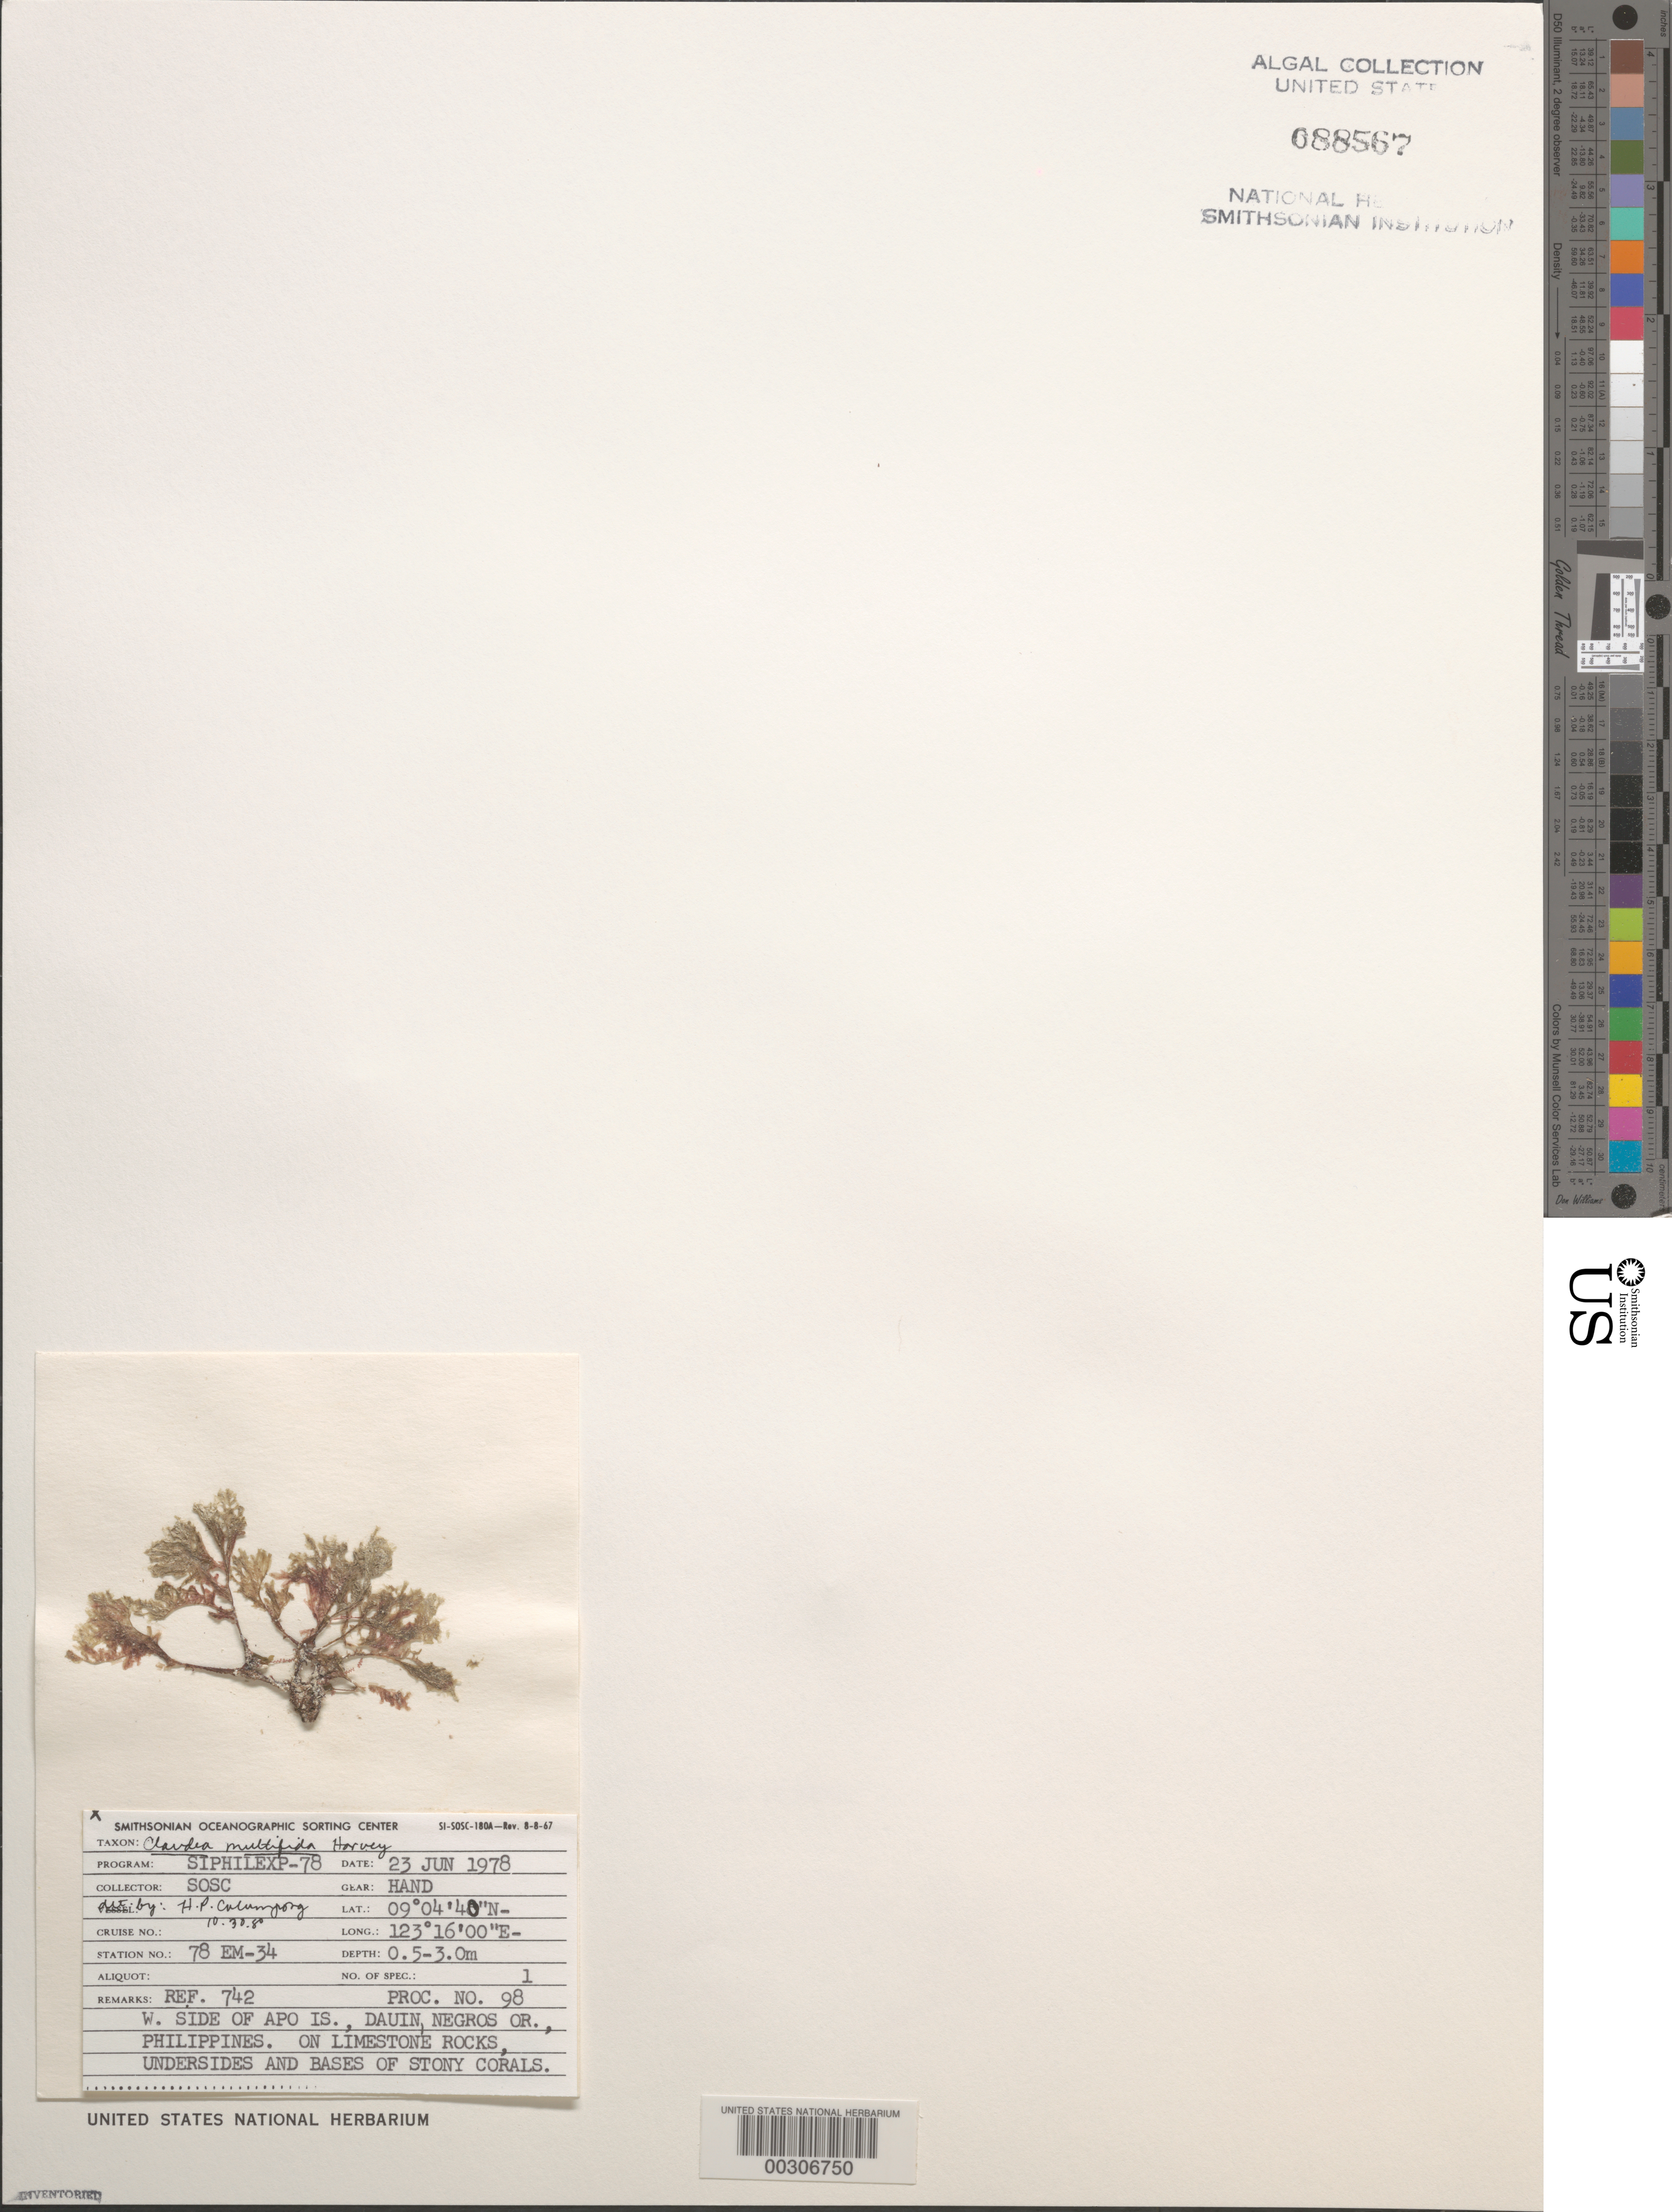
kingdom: Plantae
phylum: Rhodophyta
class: Florideophyceae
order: Ceramiales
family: Delesseriaceae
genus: Claudea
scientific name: Claudea multifida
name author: Harv.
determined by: Calumpong, H. P.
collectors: SOSC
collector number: Station 78 Em-34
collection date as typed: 23 Jun 1978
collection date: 1978-06-23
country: Philippines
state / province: Central Visayas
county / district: Negros Oriental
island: Apo Island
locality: Apo Island, Dauin, Negros Oriental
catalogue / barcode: US 88567